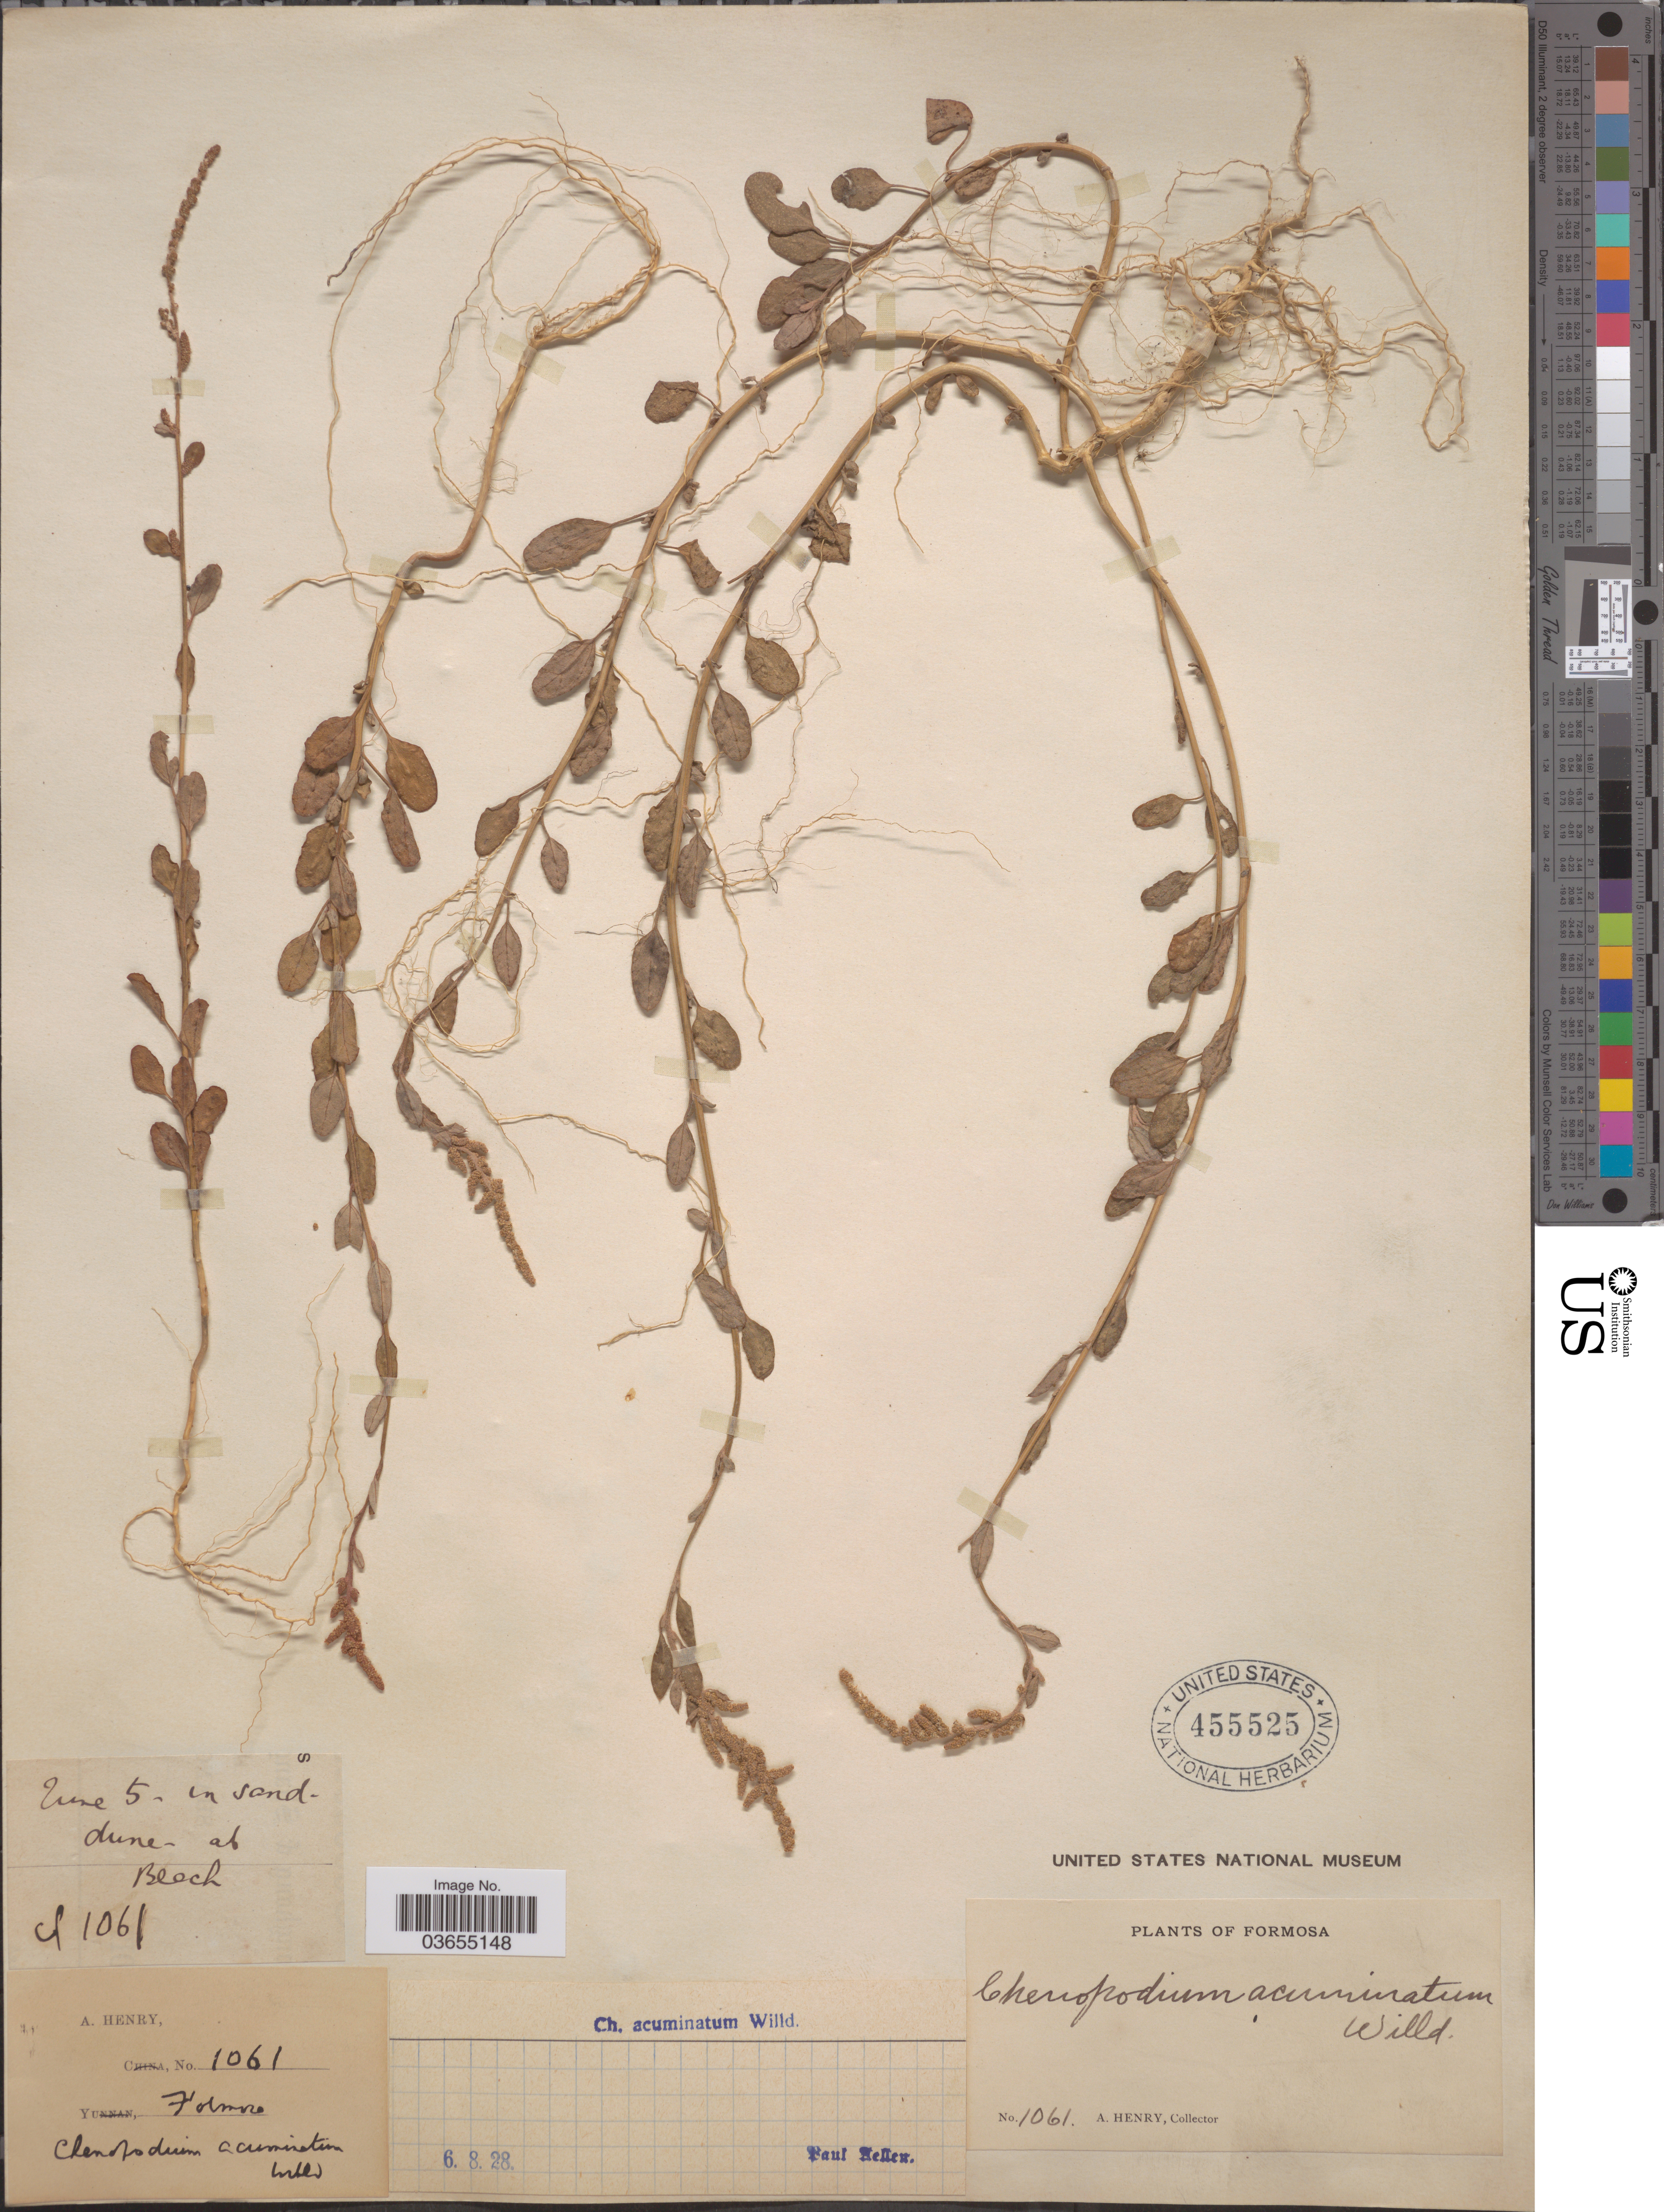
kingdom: Plantae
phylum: Tracheophyta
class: Magnoliopsida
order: Caryophyllales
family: Amaranthaceae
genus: Chenopodium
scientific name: Chenopodium acuminatum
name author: Willd.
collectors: A. Henry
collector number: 1061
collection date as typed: Transcribed d/m/y: /6/5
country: Taiwan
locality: Formosa.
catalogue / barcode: US 455525